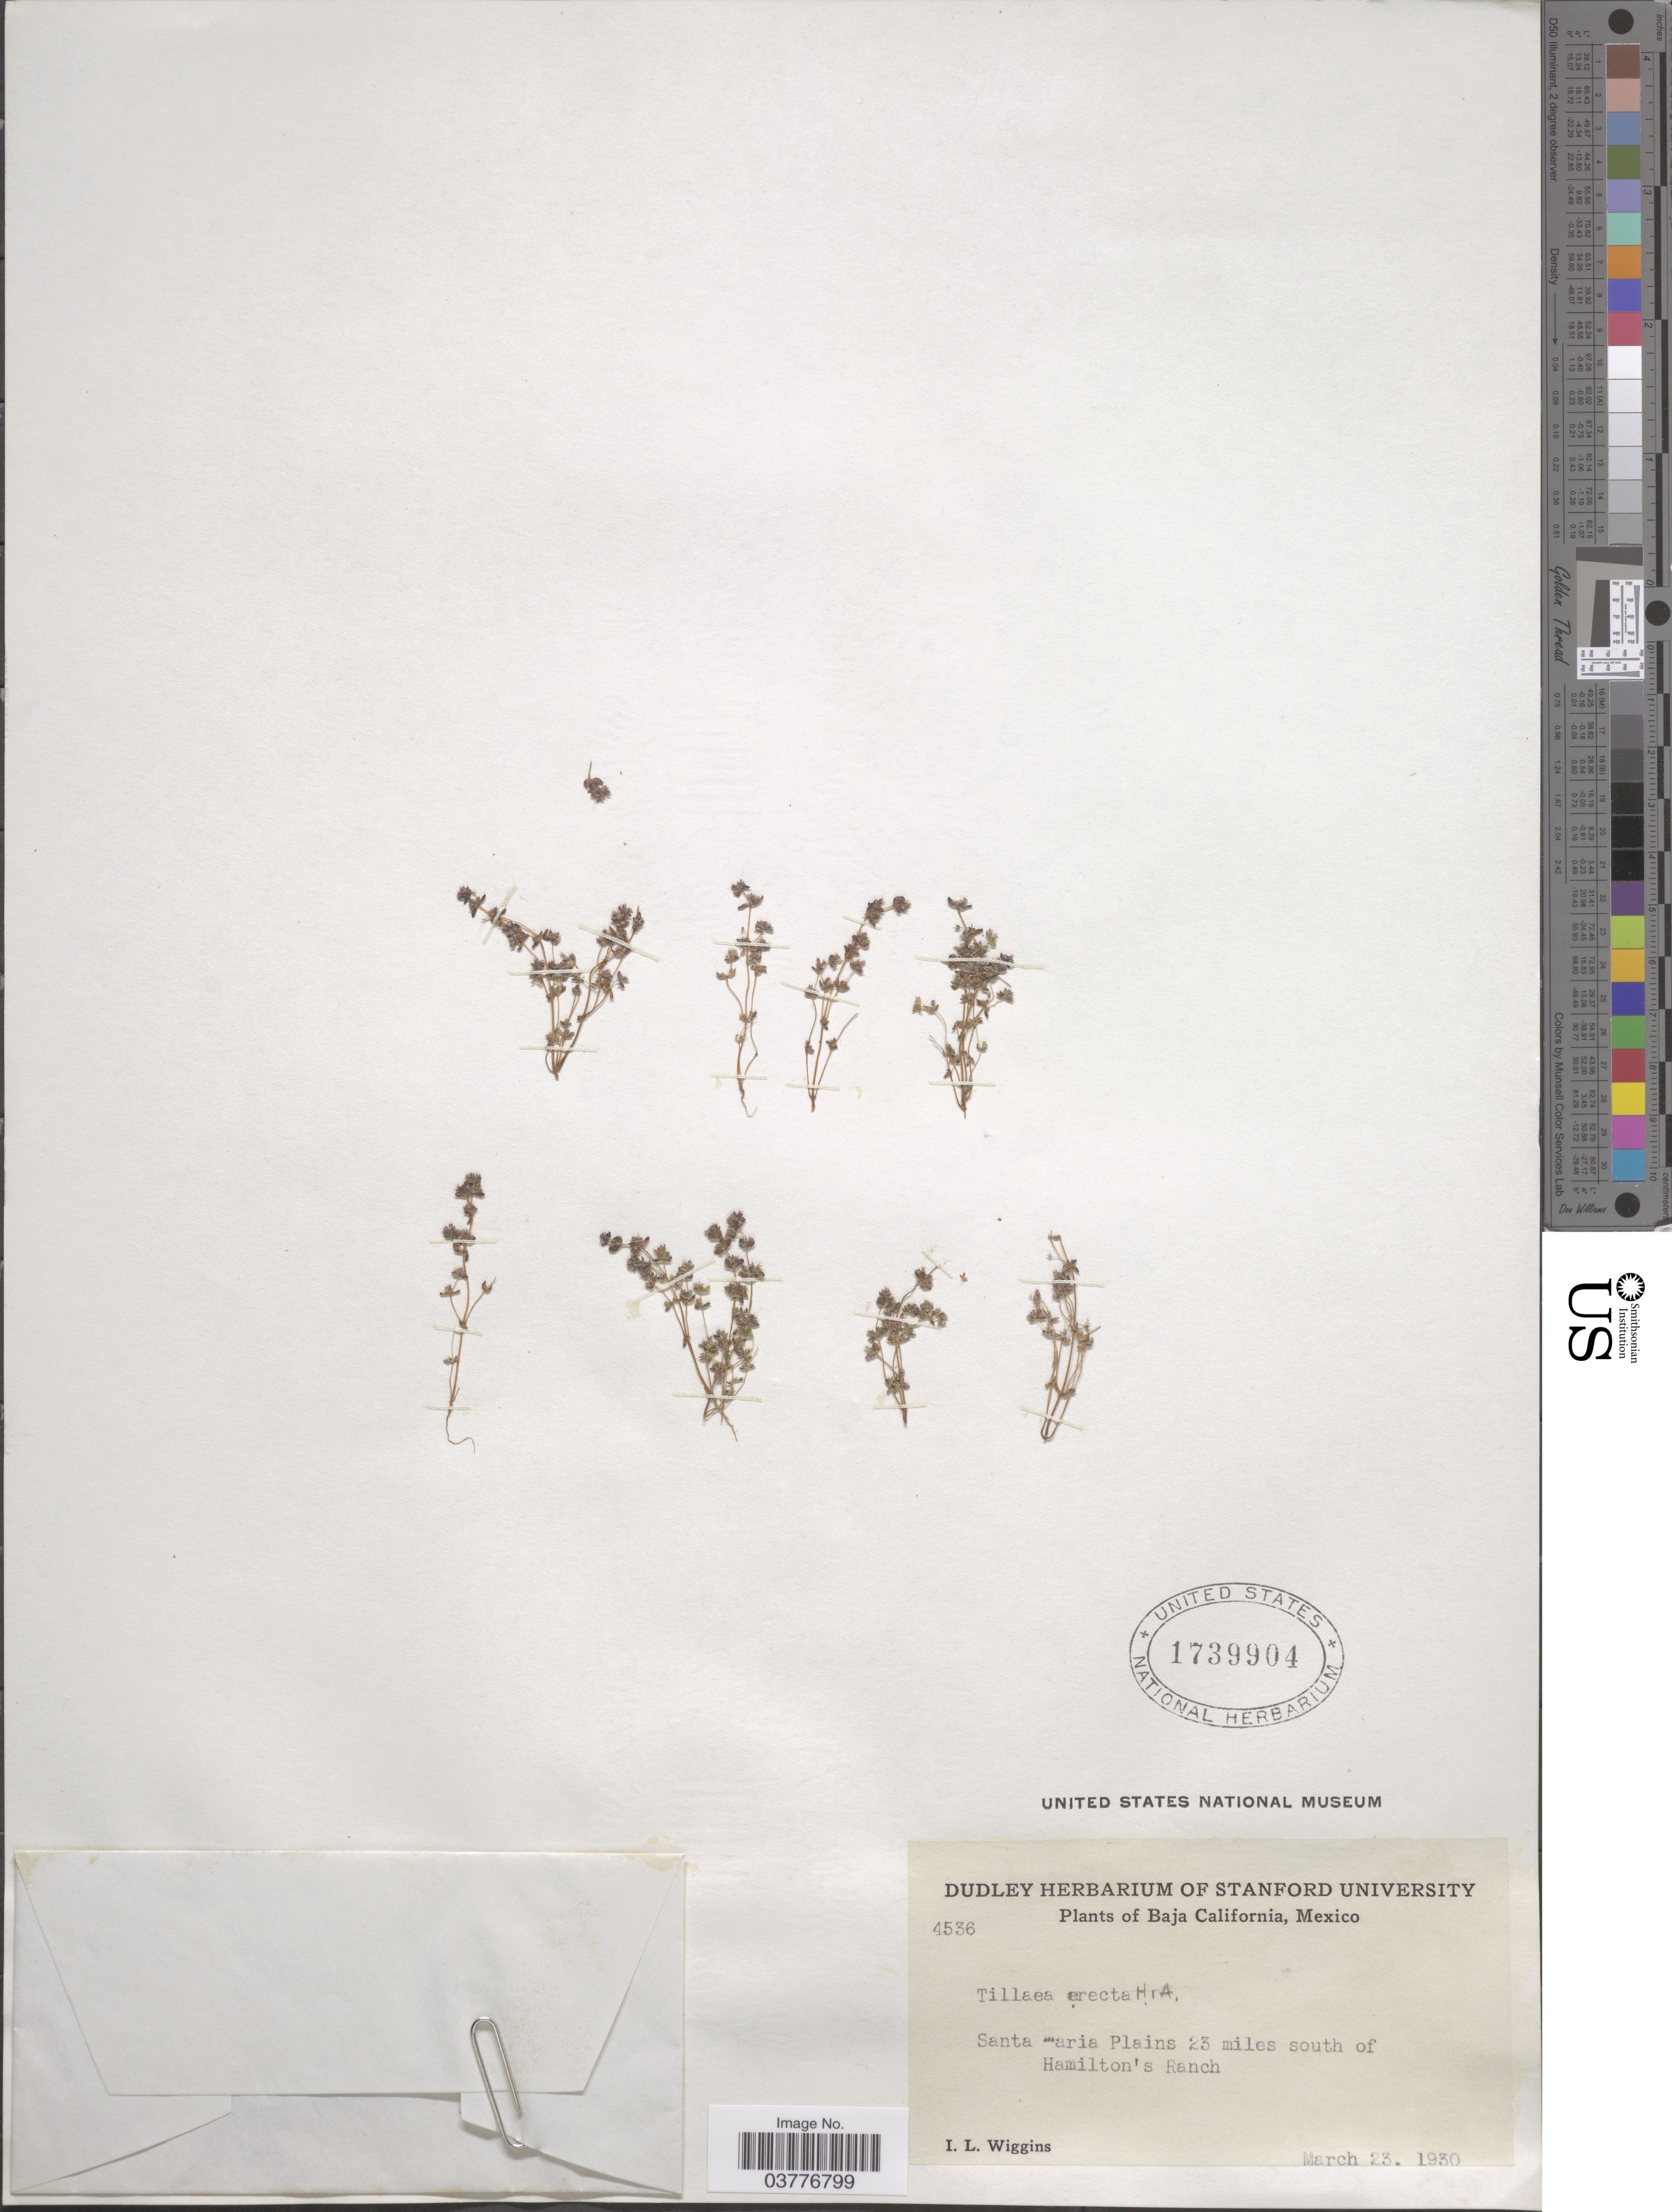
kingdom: Plantae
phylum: Tracheophyta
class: Magnoliopsida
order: Saxifragales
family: Crassulaceae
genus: Crassula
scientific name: Crassula connata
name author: (Ruiz & Pav.) A. Berger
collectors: I. L. Wiggins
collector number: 4536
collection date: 1930-03-23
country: Mexico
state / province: Baja California Norte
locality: Santa Maria Plains, 23 miles south of Hamilton's Ranch.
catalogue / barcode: US 1739904